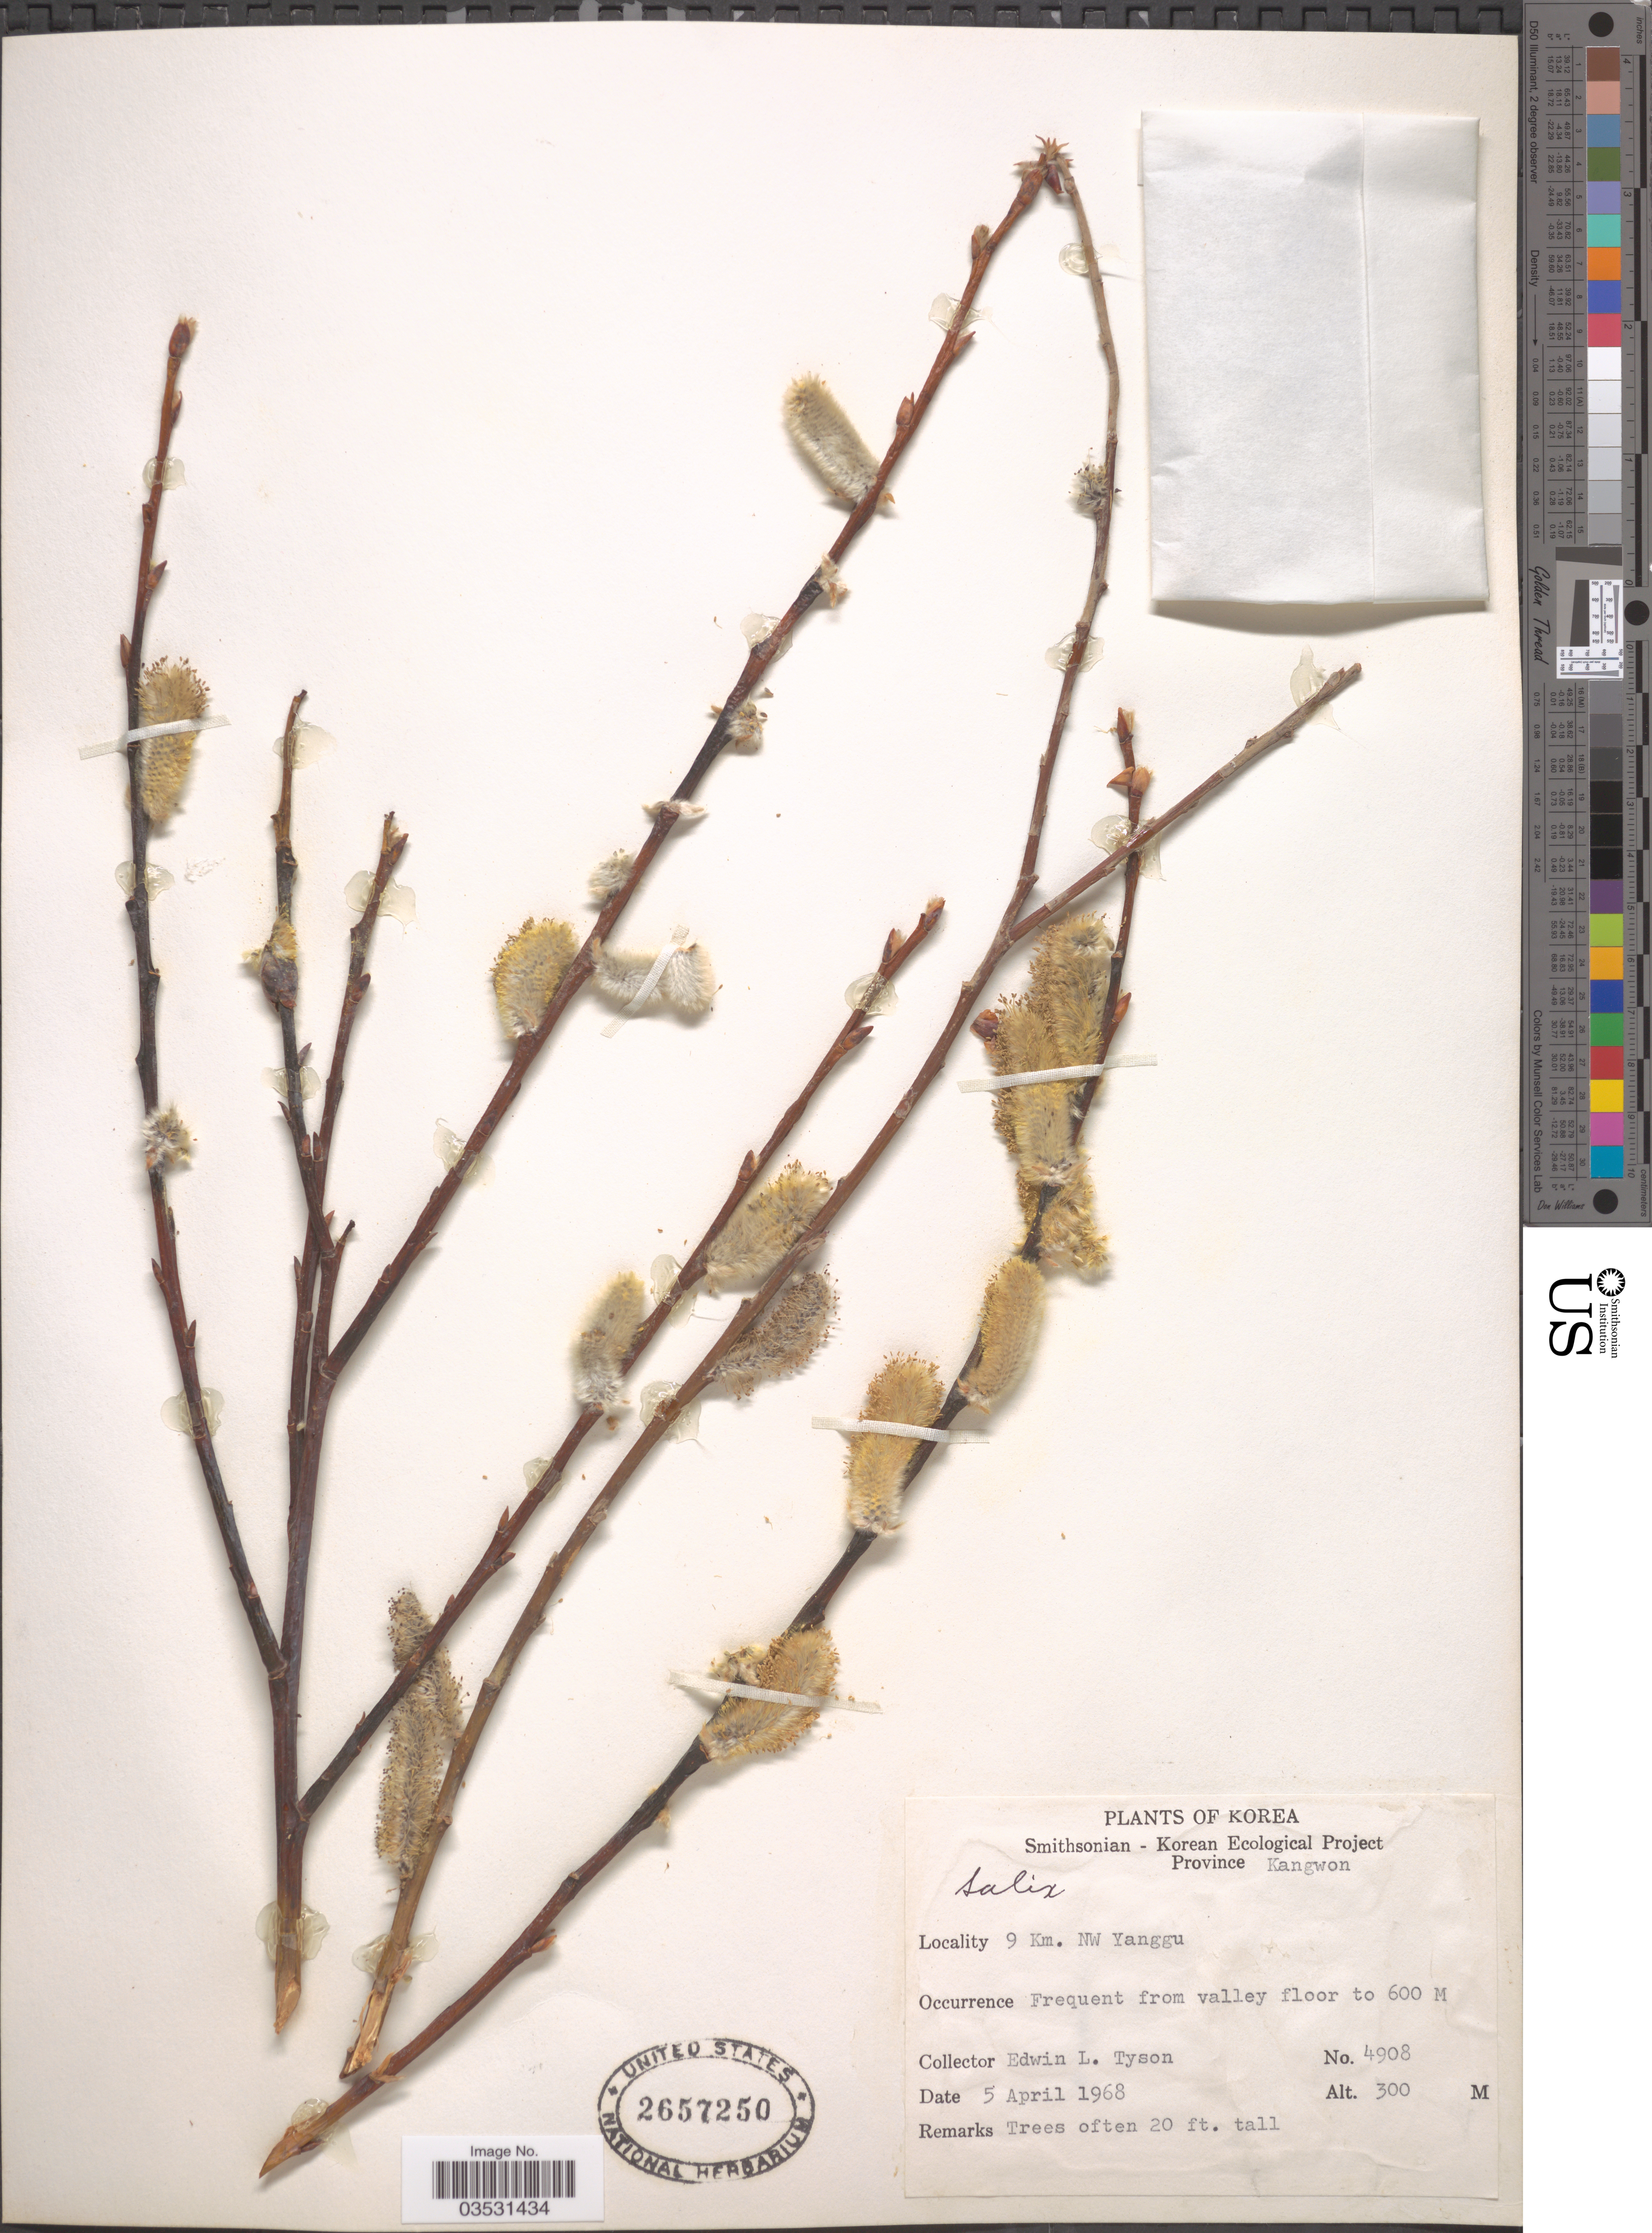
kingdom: Plantae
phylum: Tracheophyta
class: Magnoliopsida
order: Malpighiales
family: Salicaceae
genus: Salix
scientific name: Salix cordata x S. sericea Marshall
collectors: E. L. Tyson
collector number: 4908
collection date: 1968-04-05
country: North Korea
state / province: Kangwon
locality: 9 Km. NW Yanggu.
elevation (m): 300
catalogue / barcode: US 2657250